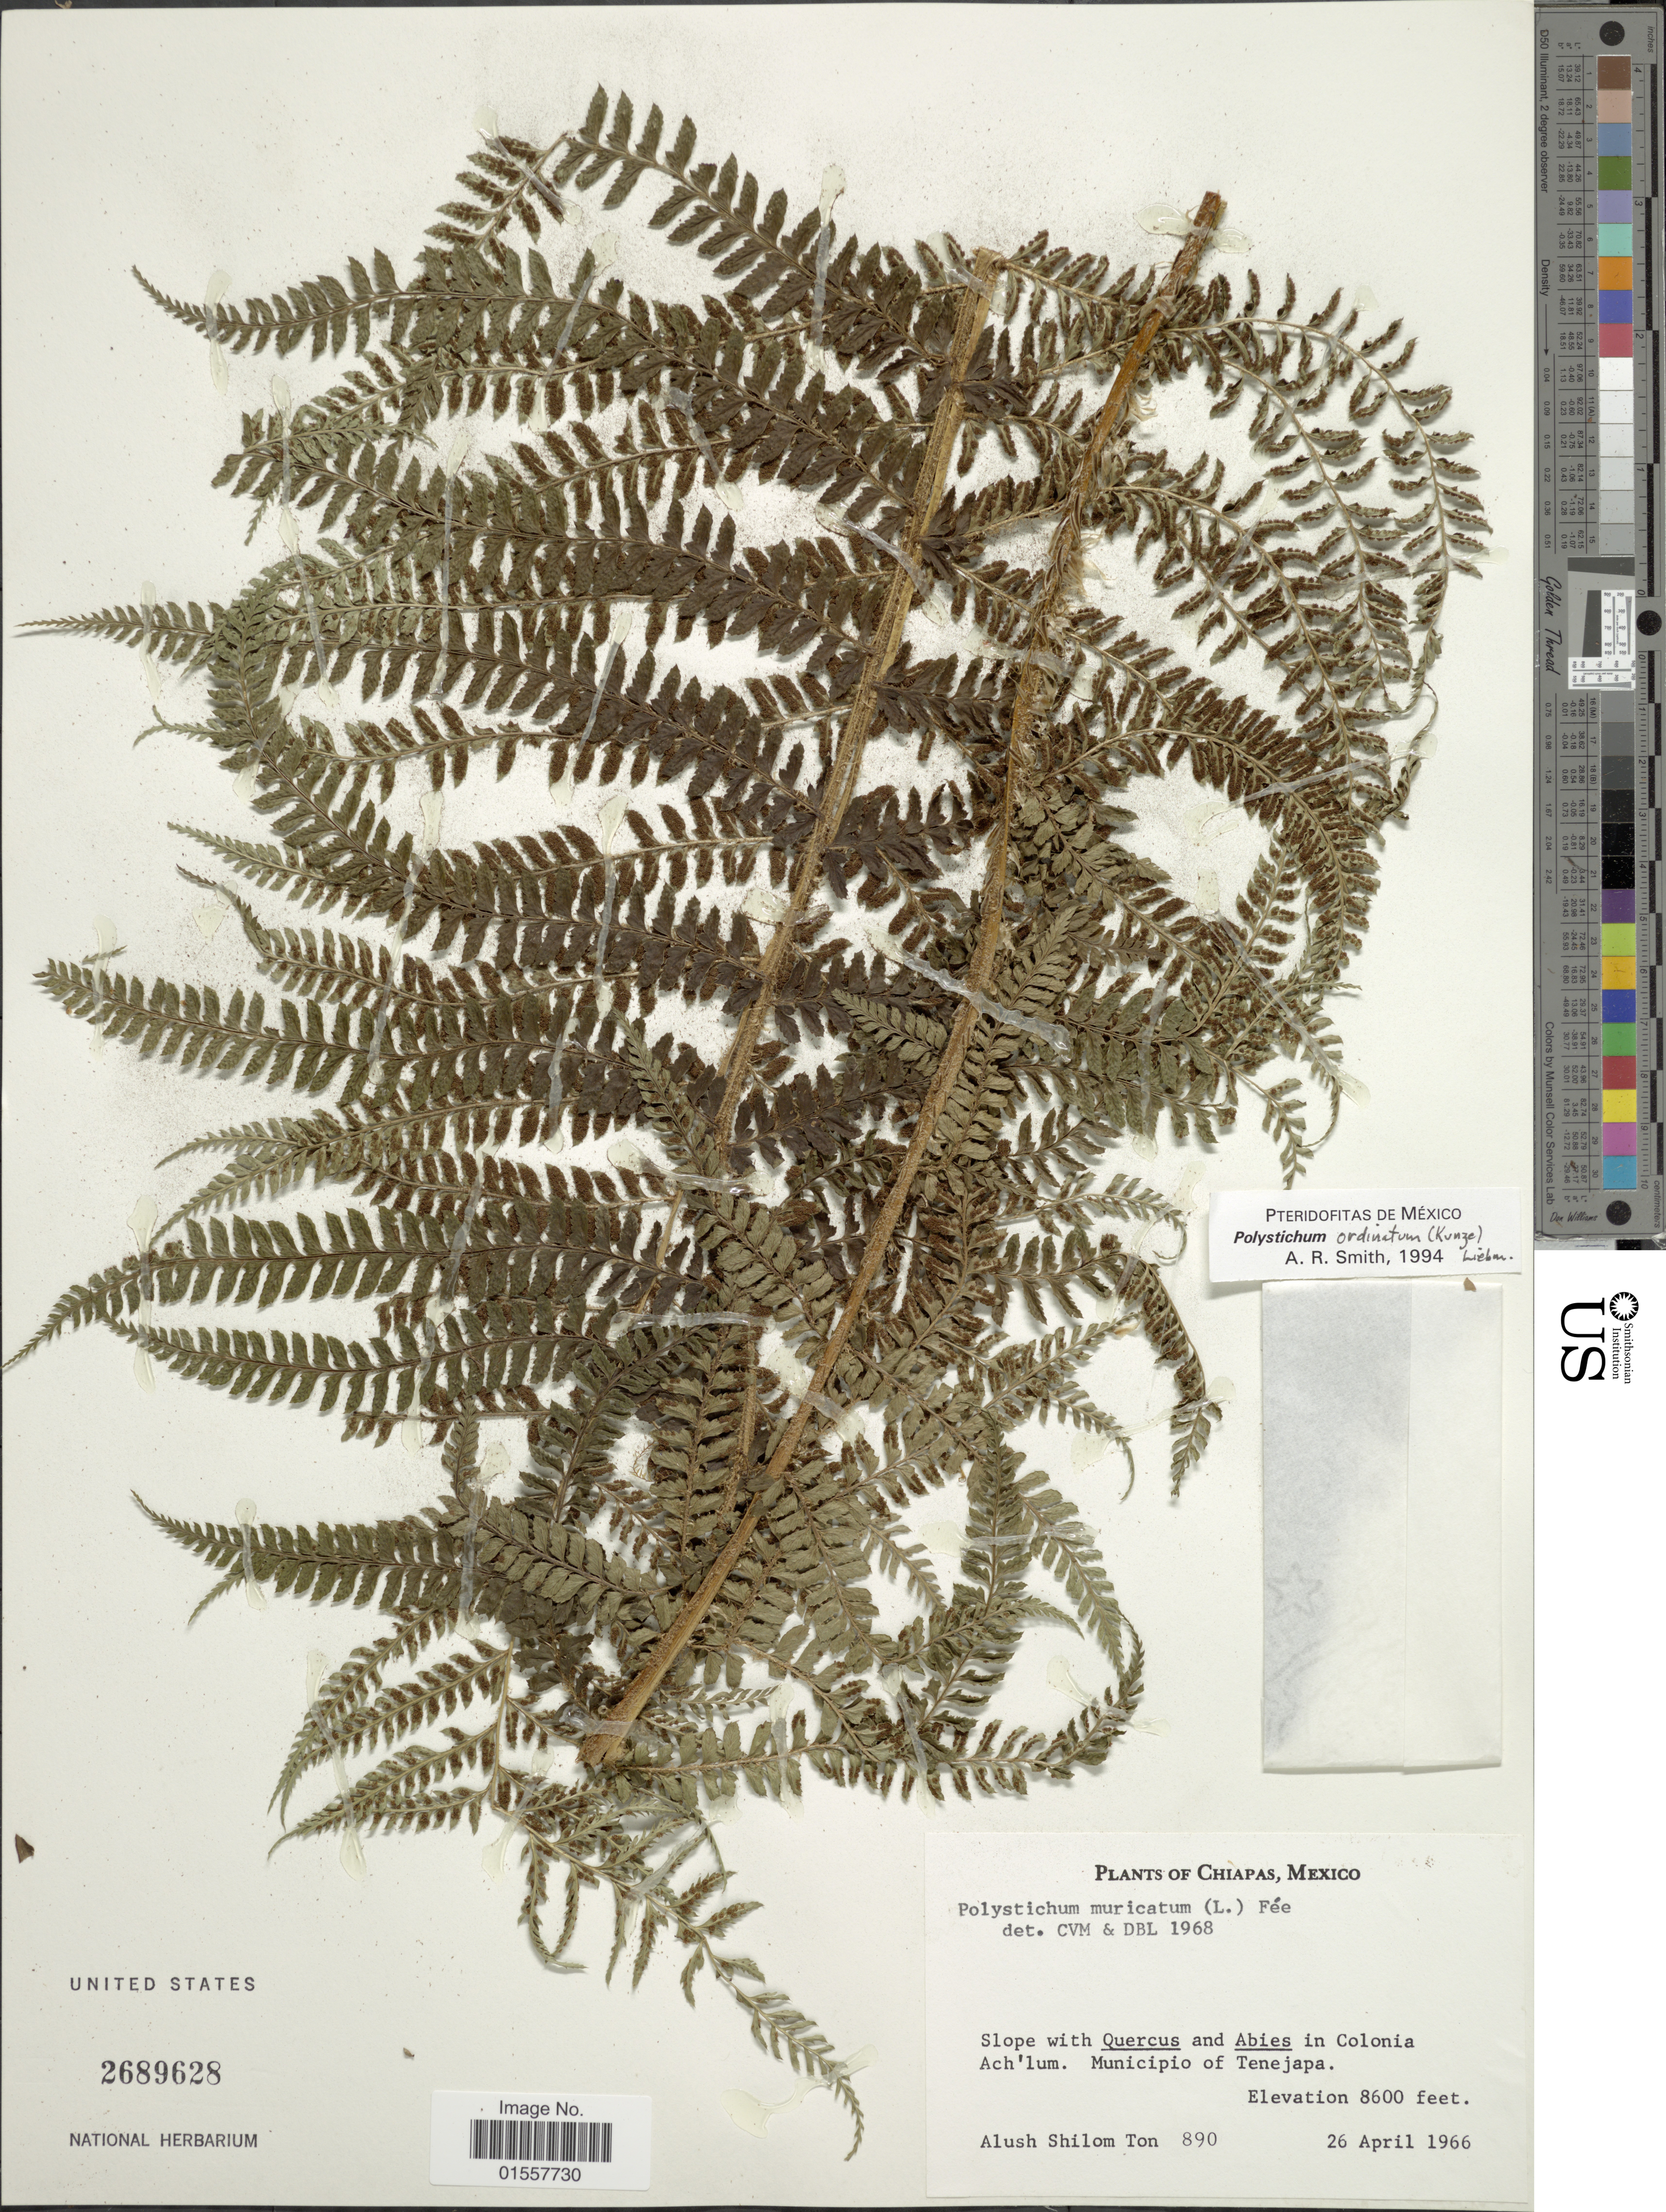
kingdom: Plantae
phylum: Tracheophyta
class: Polypodiopsida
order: Polypodiales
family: Dryopteridaceae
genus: Polystichum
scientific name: Polystichum ordinatum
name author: (Kunze) Liebm.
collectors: A. M. Ton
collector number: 890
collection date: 1966-04-26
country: Mexico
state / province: Chiapas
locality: In Colonia Ach'lum, Municipio of Tenejapa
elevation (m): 2621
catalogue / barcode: US 2689628